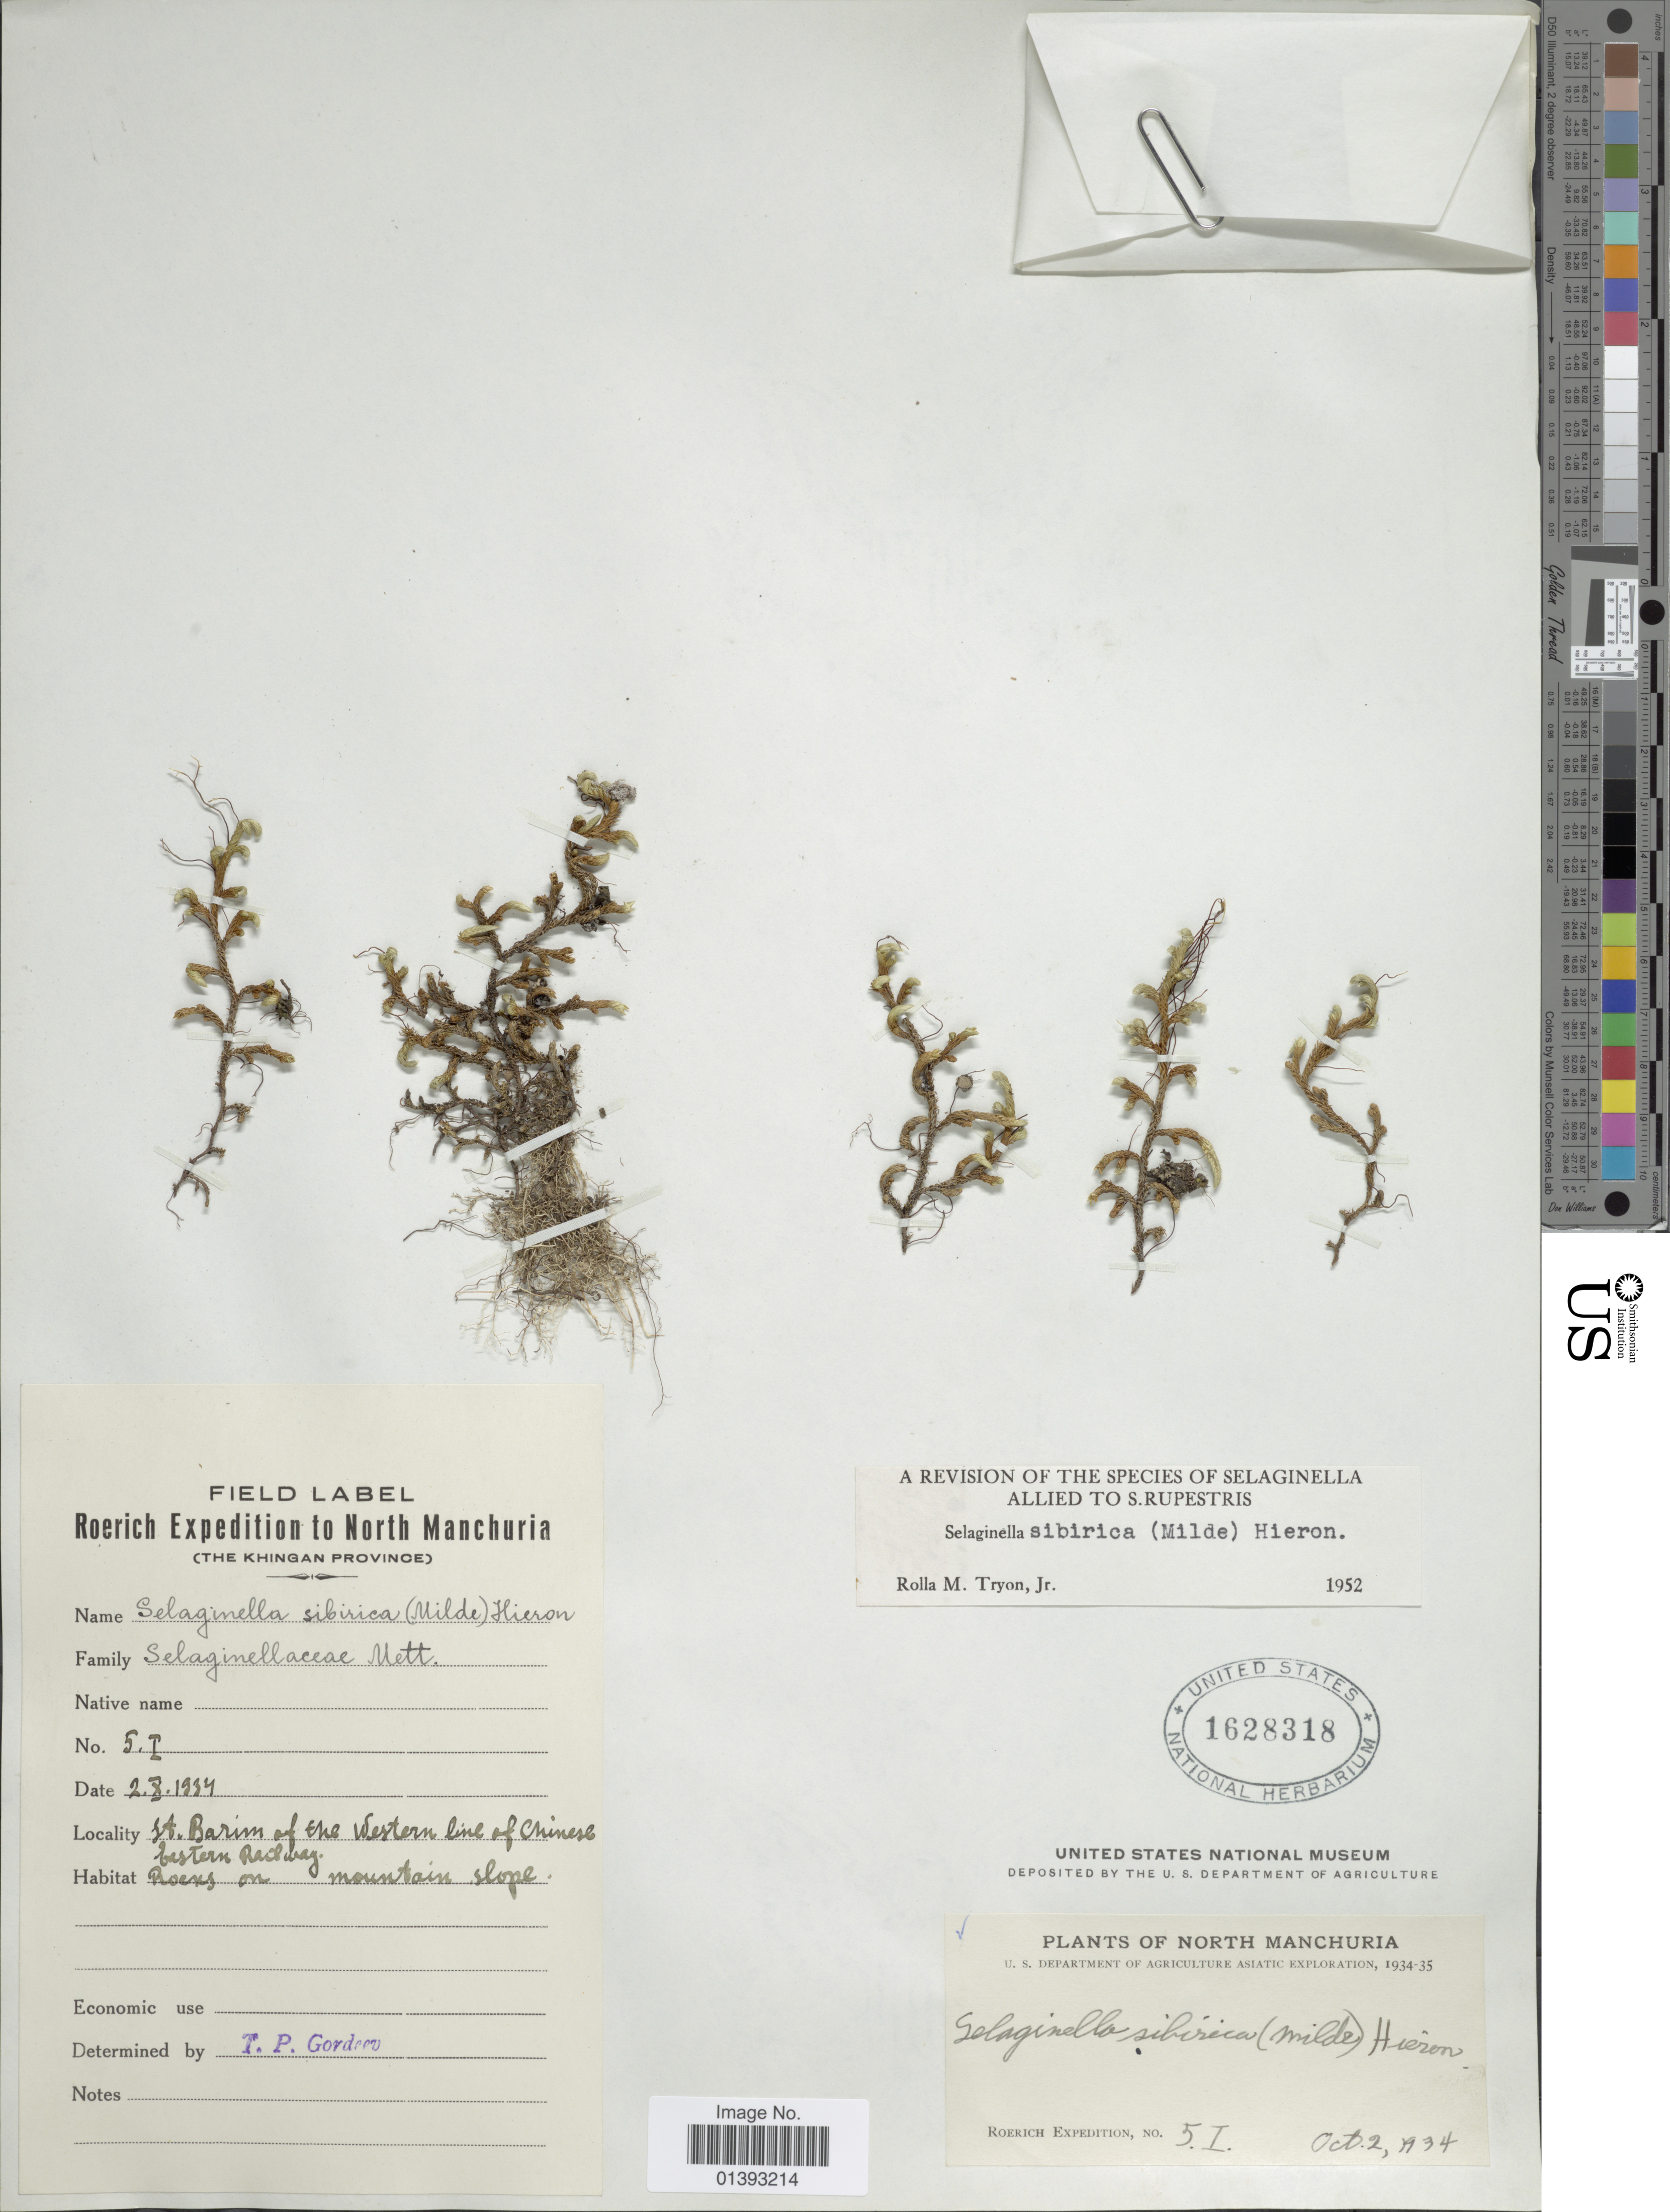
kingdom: Plantae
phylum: Tracheophyta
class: Lycopodiopsida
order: Selaginellales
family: Selaginellaceae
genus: Selaginella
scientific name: Selaginella sibirica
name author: (Milde) Hieron.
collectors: Roerich Expedition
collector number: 51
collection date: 1934-10-02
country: China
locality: Khingan Province, St. Barim of the Western Line of Chinese Eastern Railway,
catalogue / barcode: US 1628318